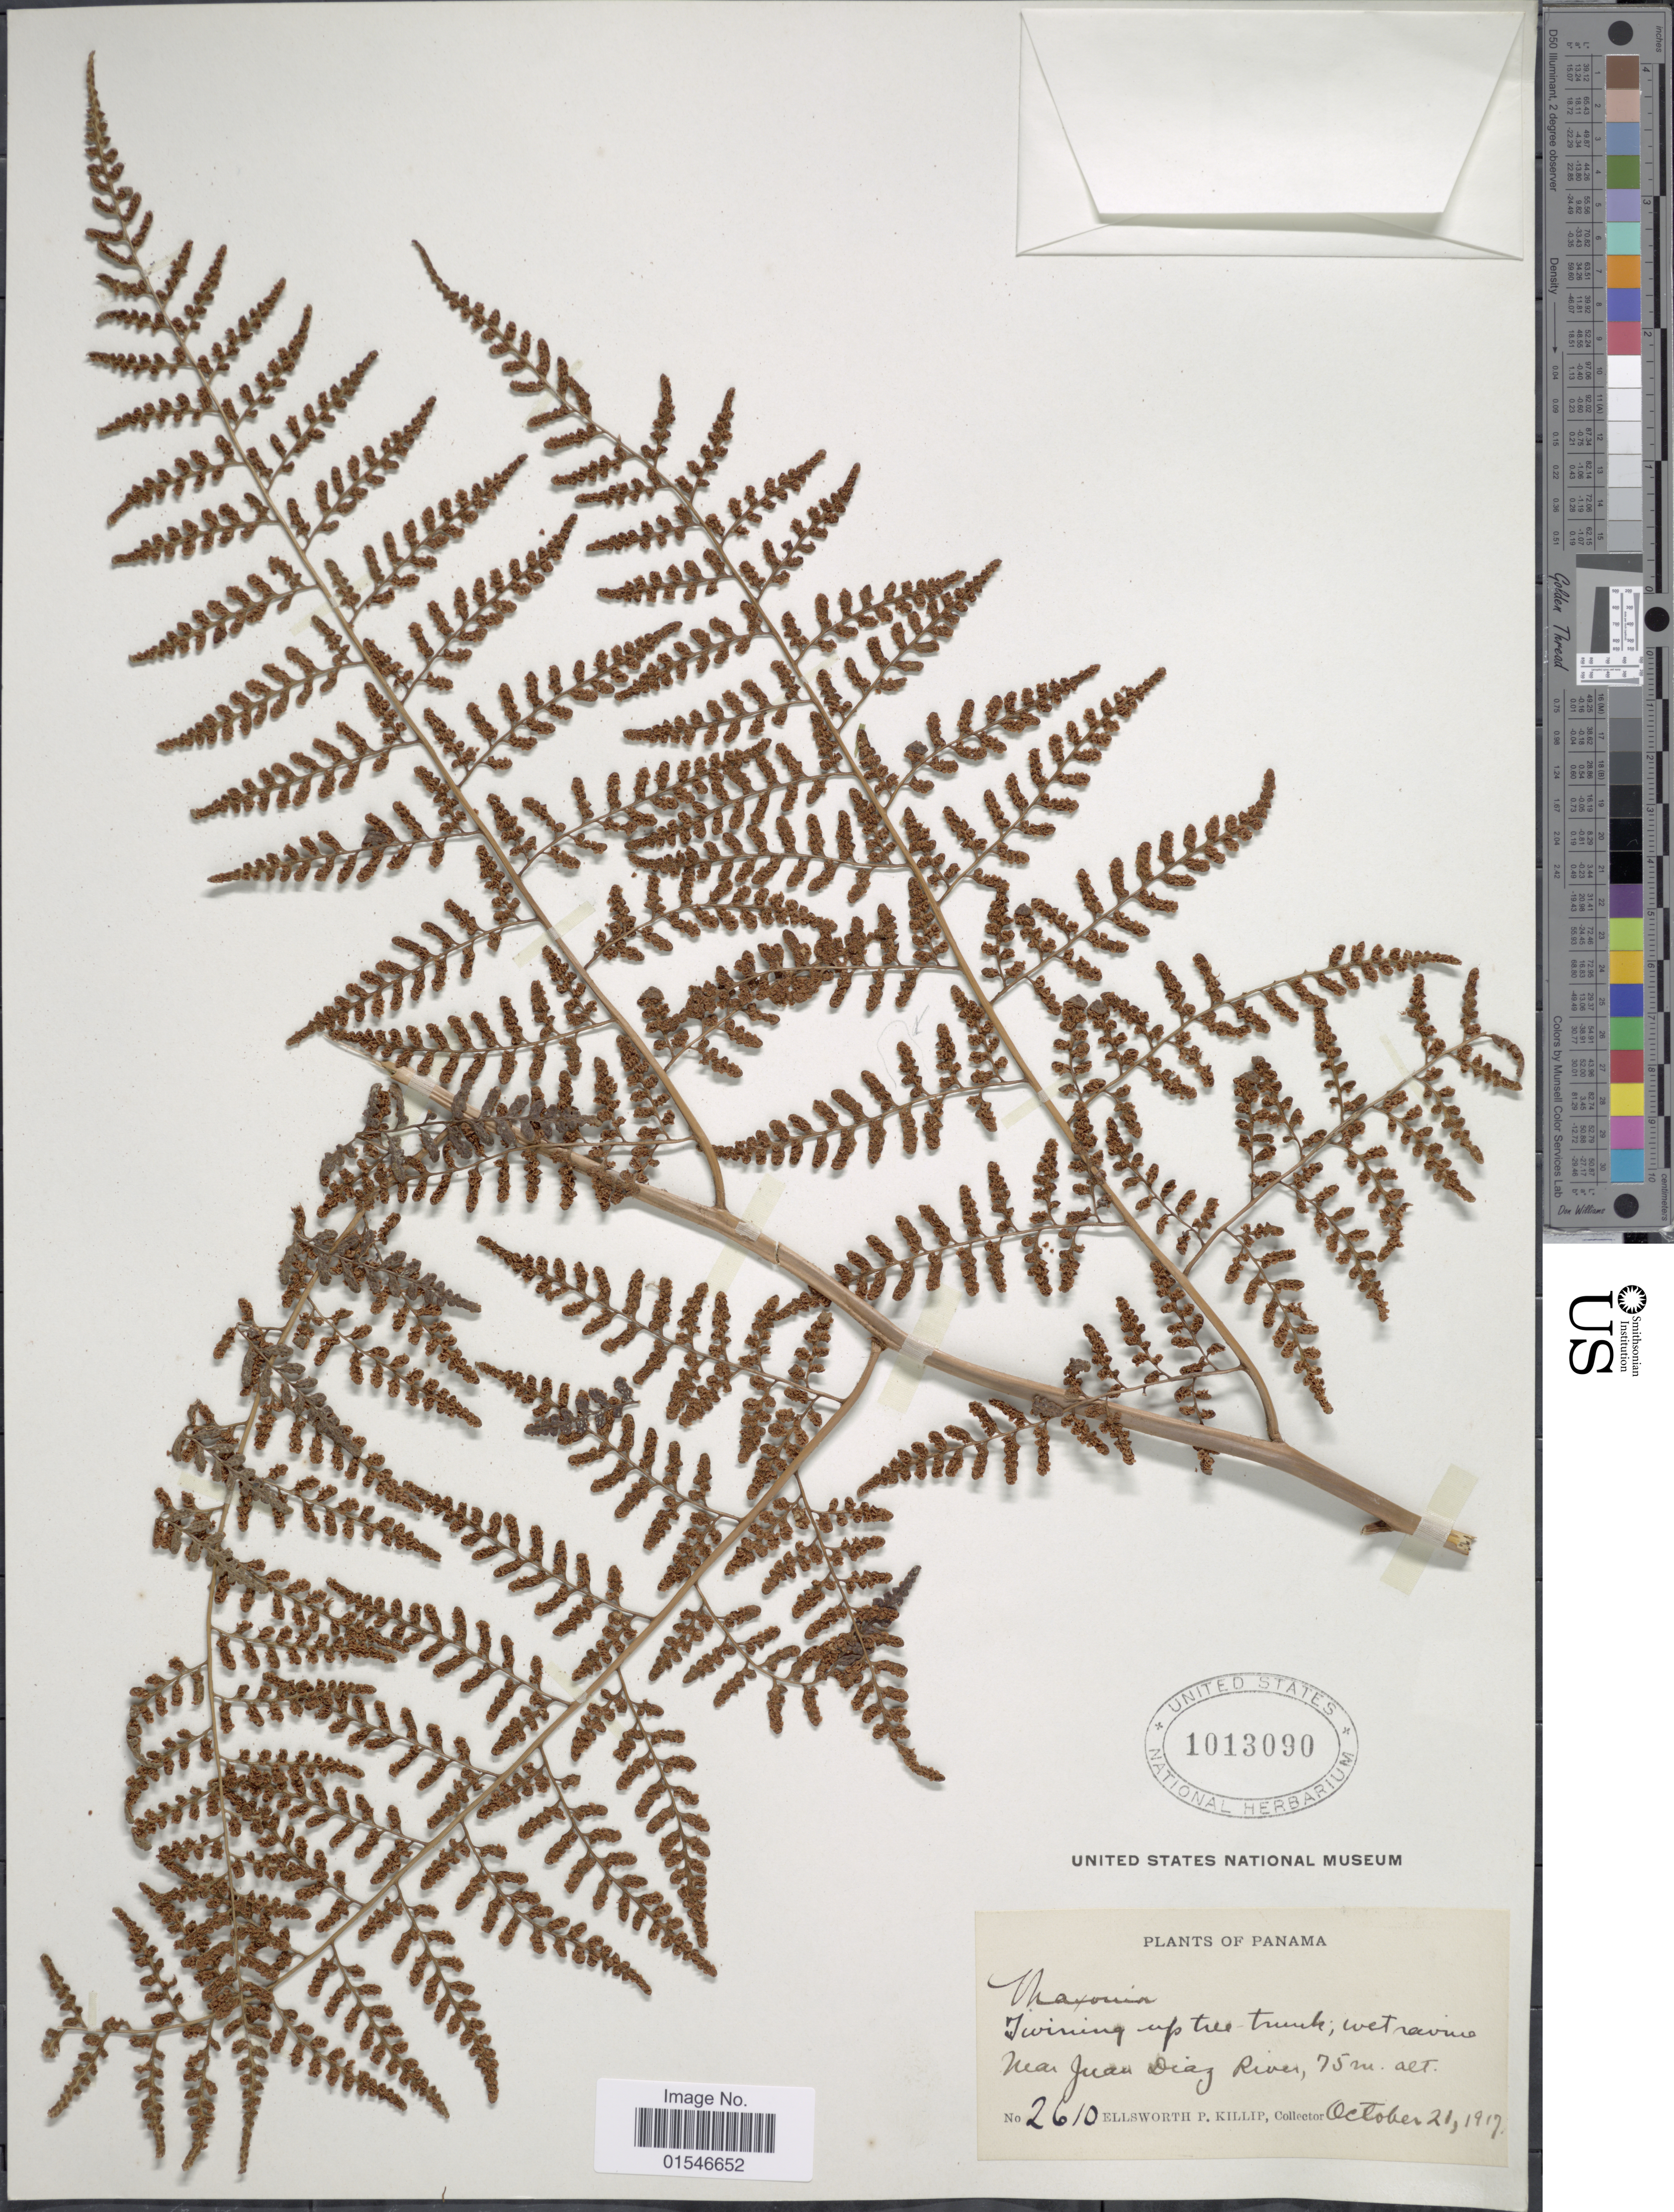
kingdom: Plantae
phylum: Tracheophyta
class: Polypodiopsida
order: Polypodiales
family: Dryopteridaceae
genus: Maxonia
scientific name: Maxonia apiifolia var. dualis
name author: (Donn. Sm.) C. Chr.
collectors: E. P. Killip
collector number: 2610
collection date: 1917-10-21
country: Panama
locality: Wet ravine near Juan Diaz River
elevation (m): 75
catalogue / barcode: US 1013090